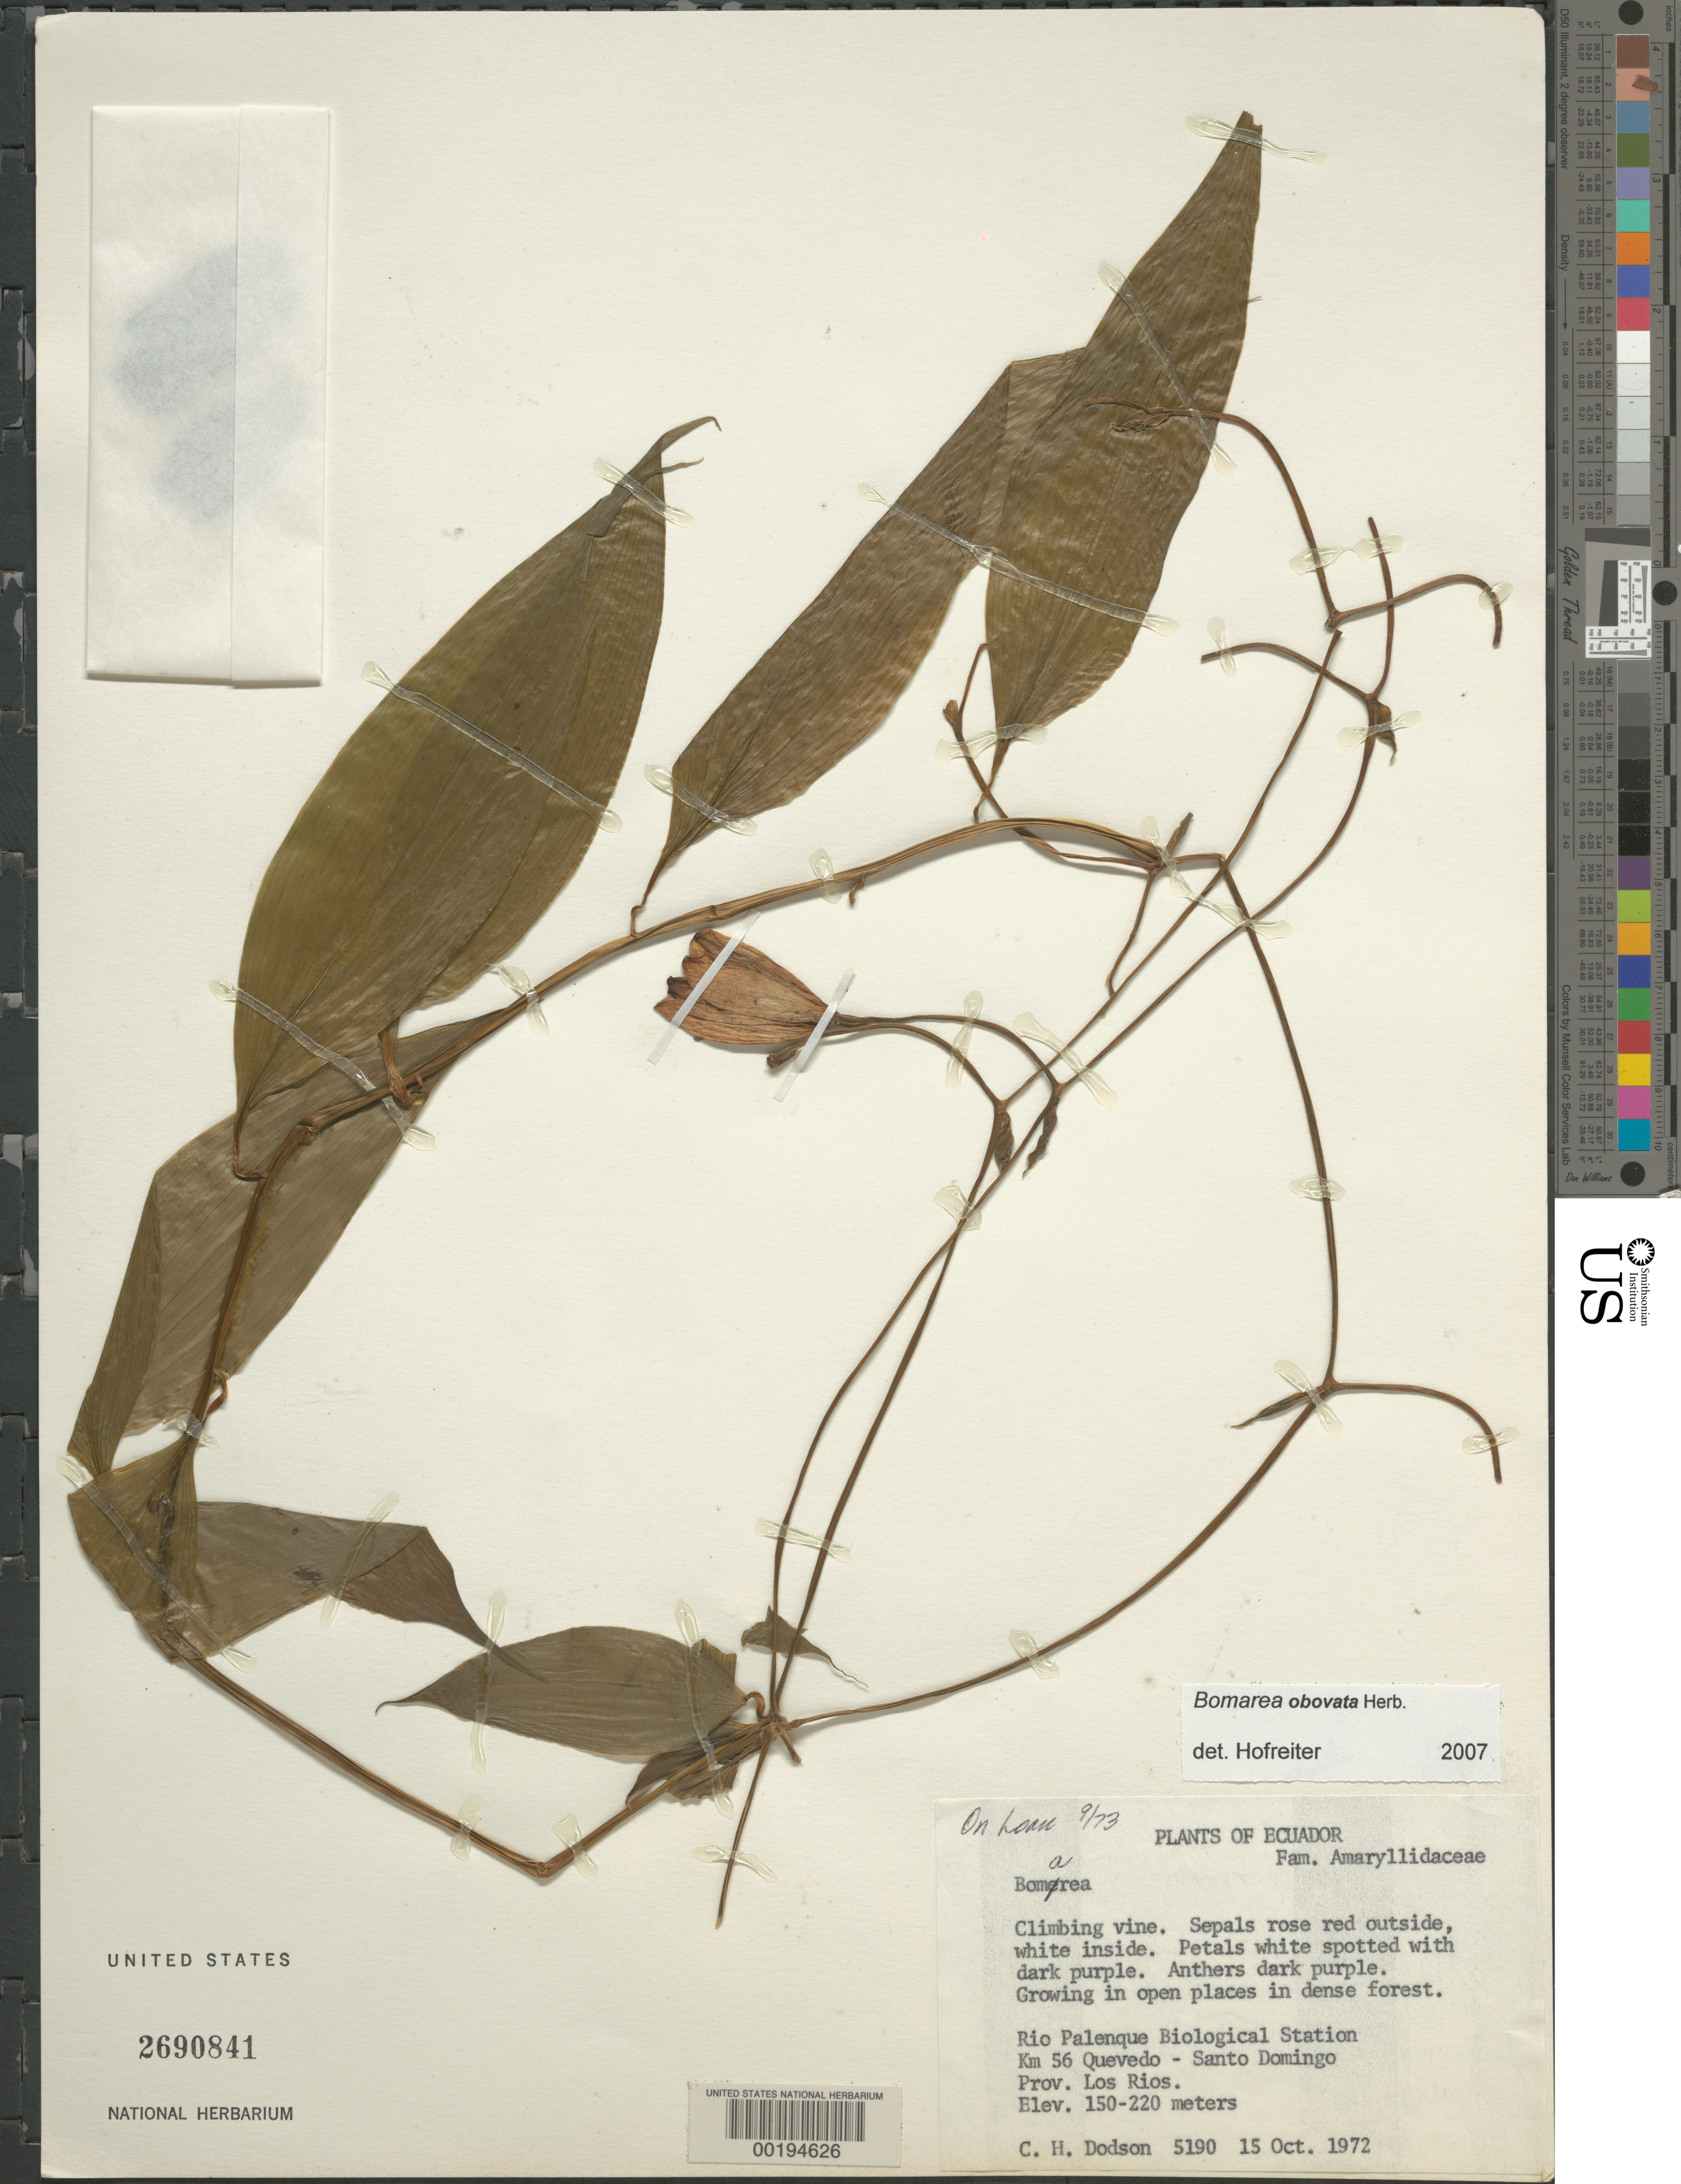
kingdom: Plantae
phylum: Tracheophyta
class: Liliopsida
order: Liliales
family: Alstroemeriaceae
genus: Bomarea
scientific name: Bomarea sp.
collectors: C. H. Dodson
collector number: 5190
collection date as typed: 15 Oct 1972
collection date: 1972-10-15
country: Ecuador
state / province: Los Ríos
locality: Rio palenque Biological station; km 56 Quevedo - Santo Domingo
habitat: Open places in dense forest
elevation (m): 150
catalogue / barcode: US 2690841